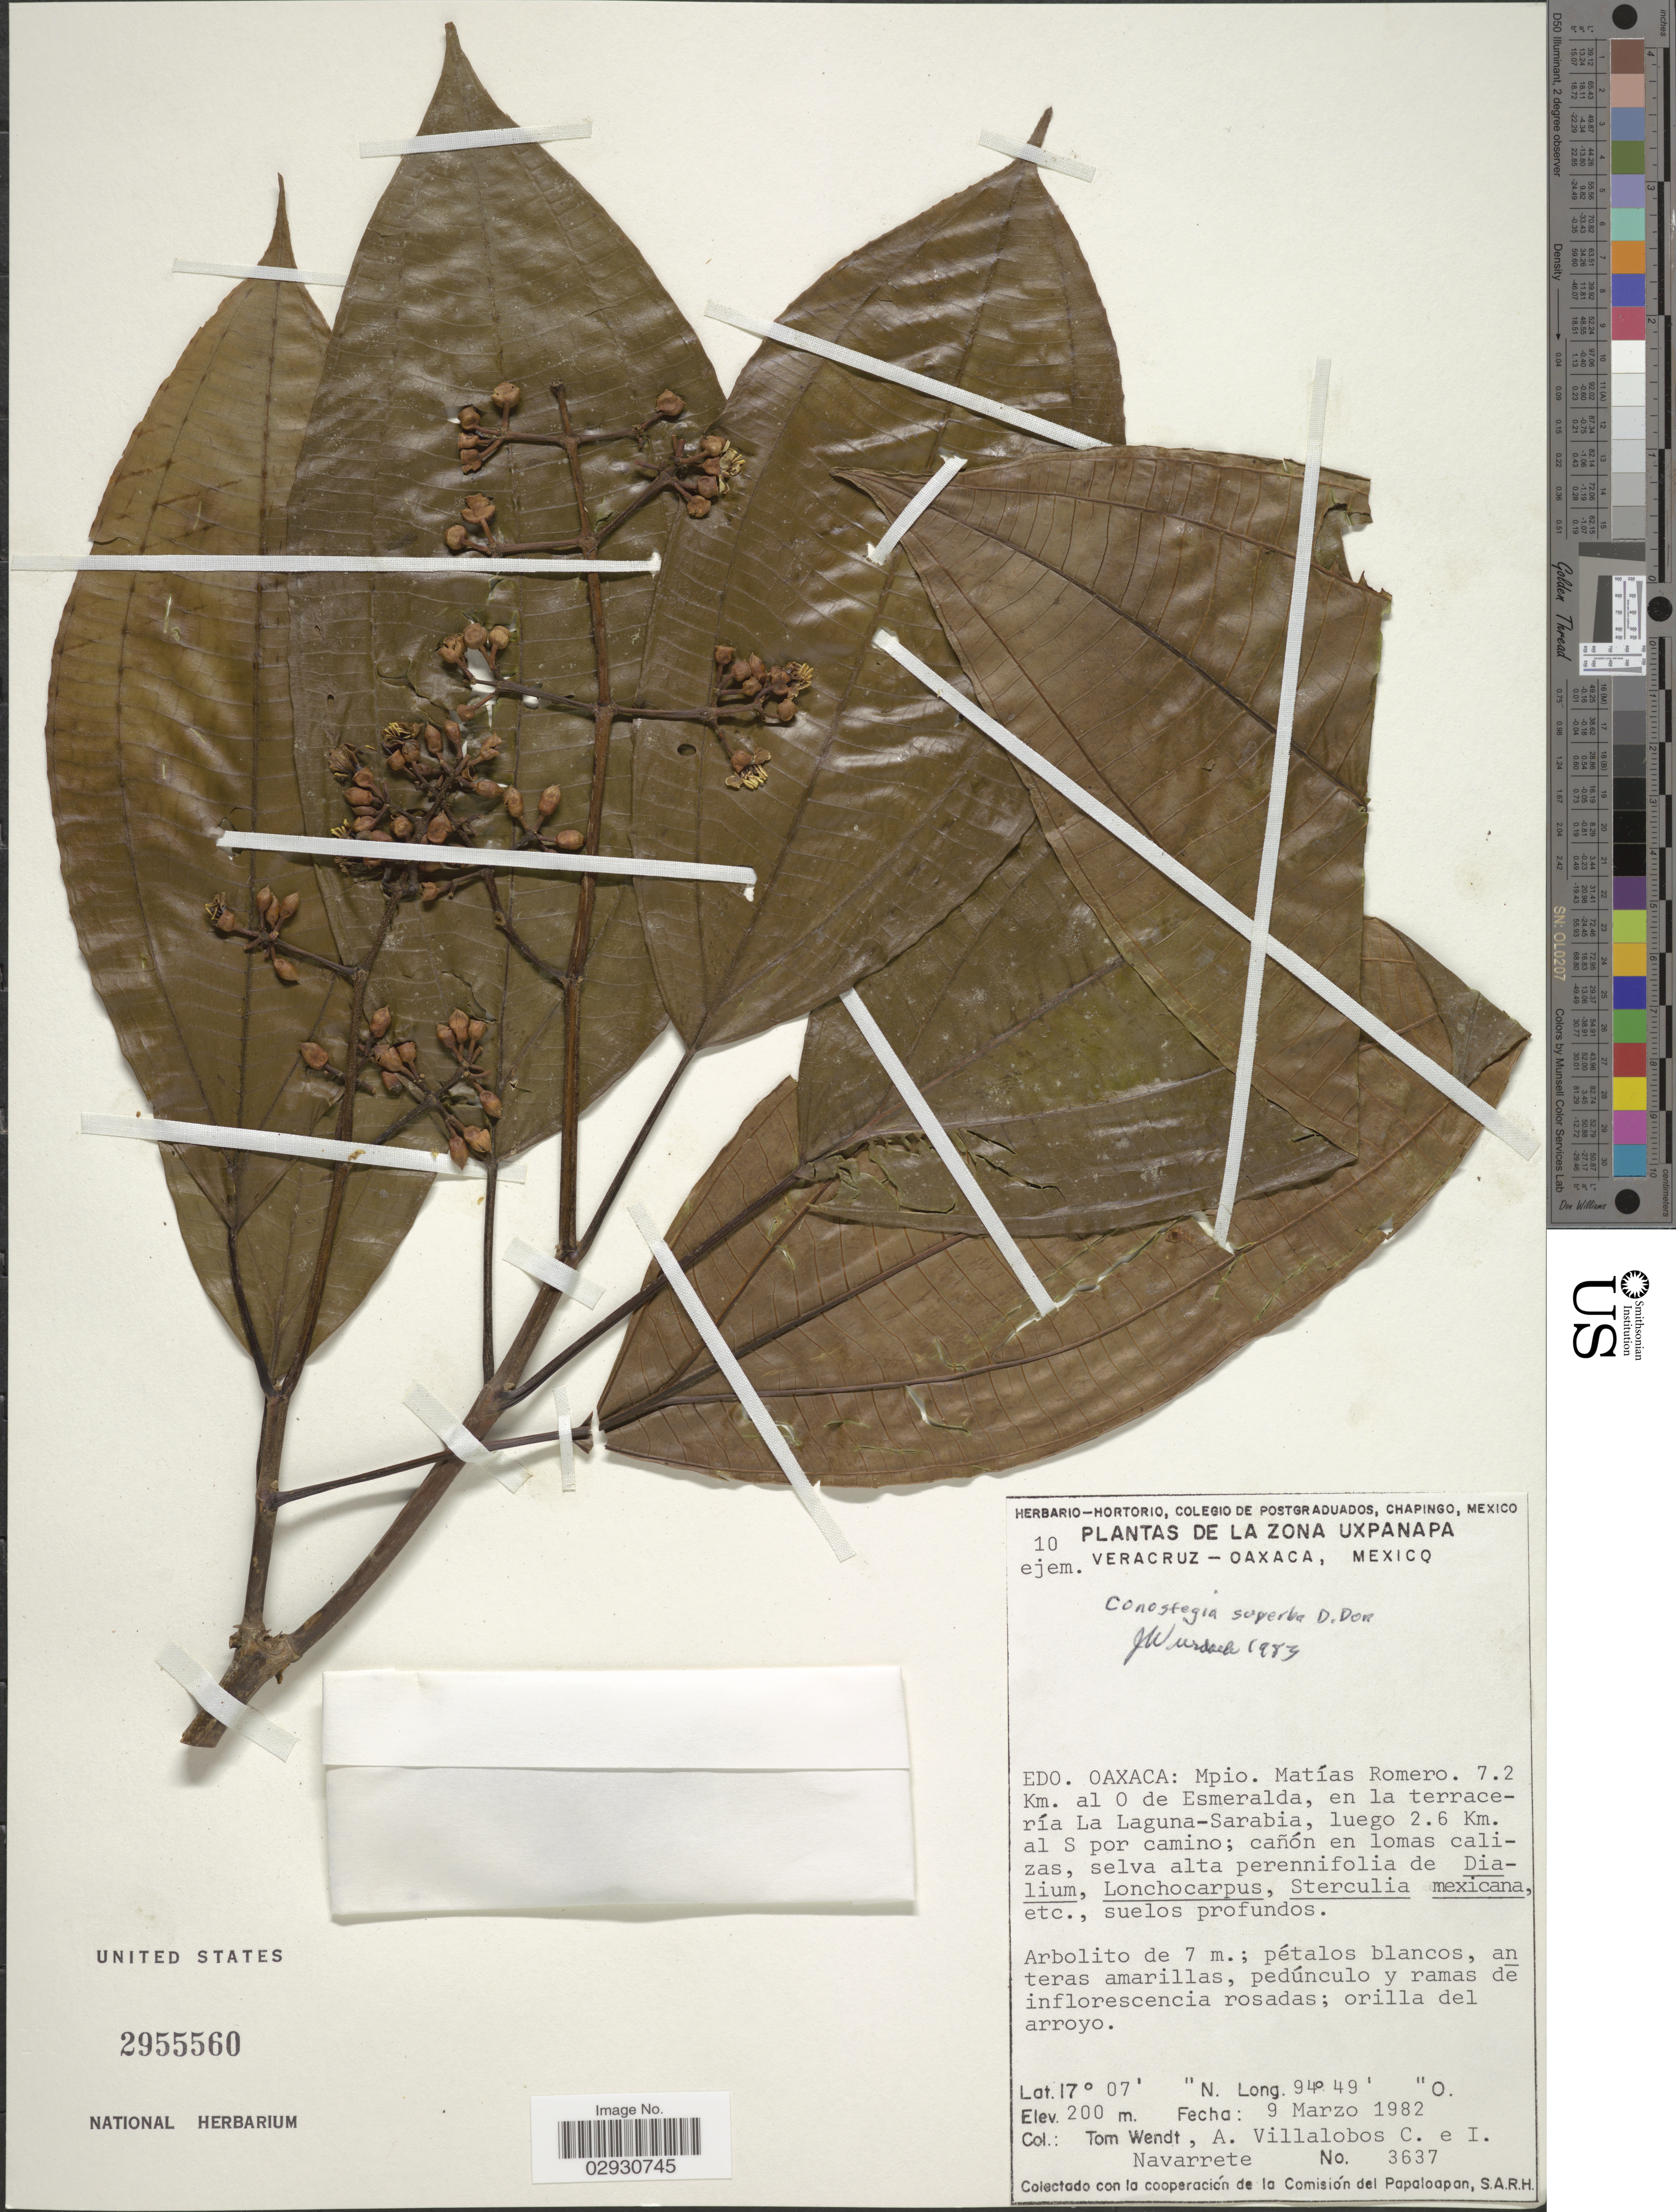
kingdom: Plantae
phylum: Tracheophyta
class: Magnoliopsida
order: Myrtales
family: Melastomataceae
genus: Conostegia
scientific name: Conostegia superba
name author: Naudin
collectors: T. L. Wendt, A. Villalobos C. & I. Navarrete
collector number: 3637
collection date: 1982-03-09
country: Mexico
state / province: Oaxaca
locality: La Zona Uxpanapa. Edo. Oaxaca: Mpio. Matías Romero. 7.2 Km. al O de Esmeralda, en la terracería La Laguna-Sarabia, luego 2.6 Km. al S por camino.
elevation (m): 200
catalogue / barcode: US 2955560